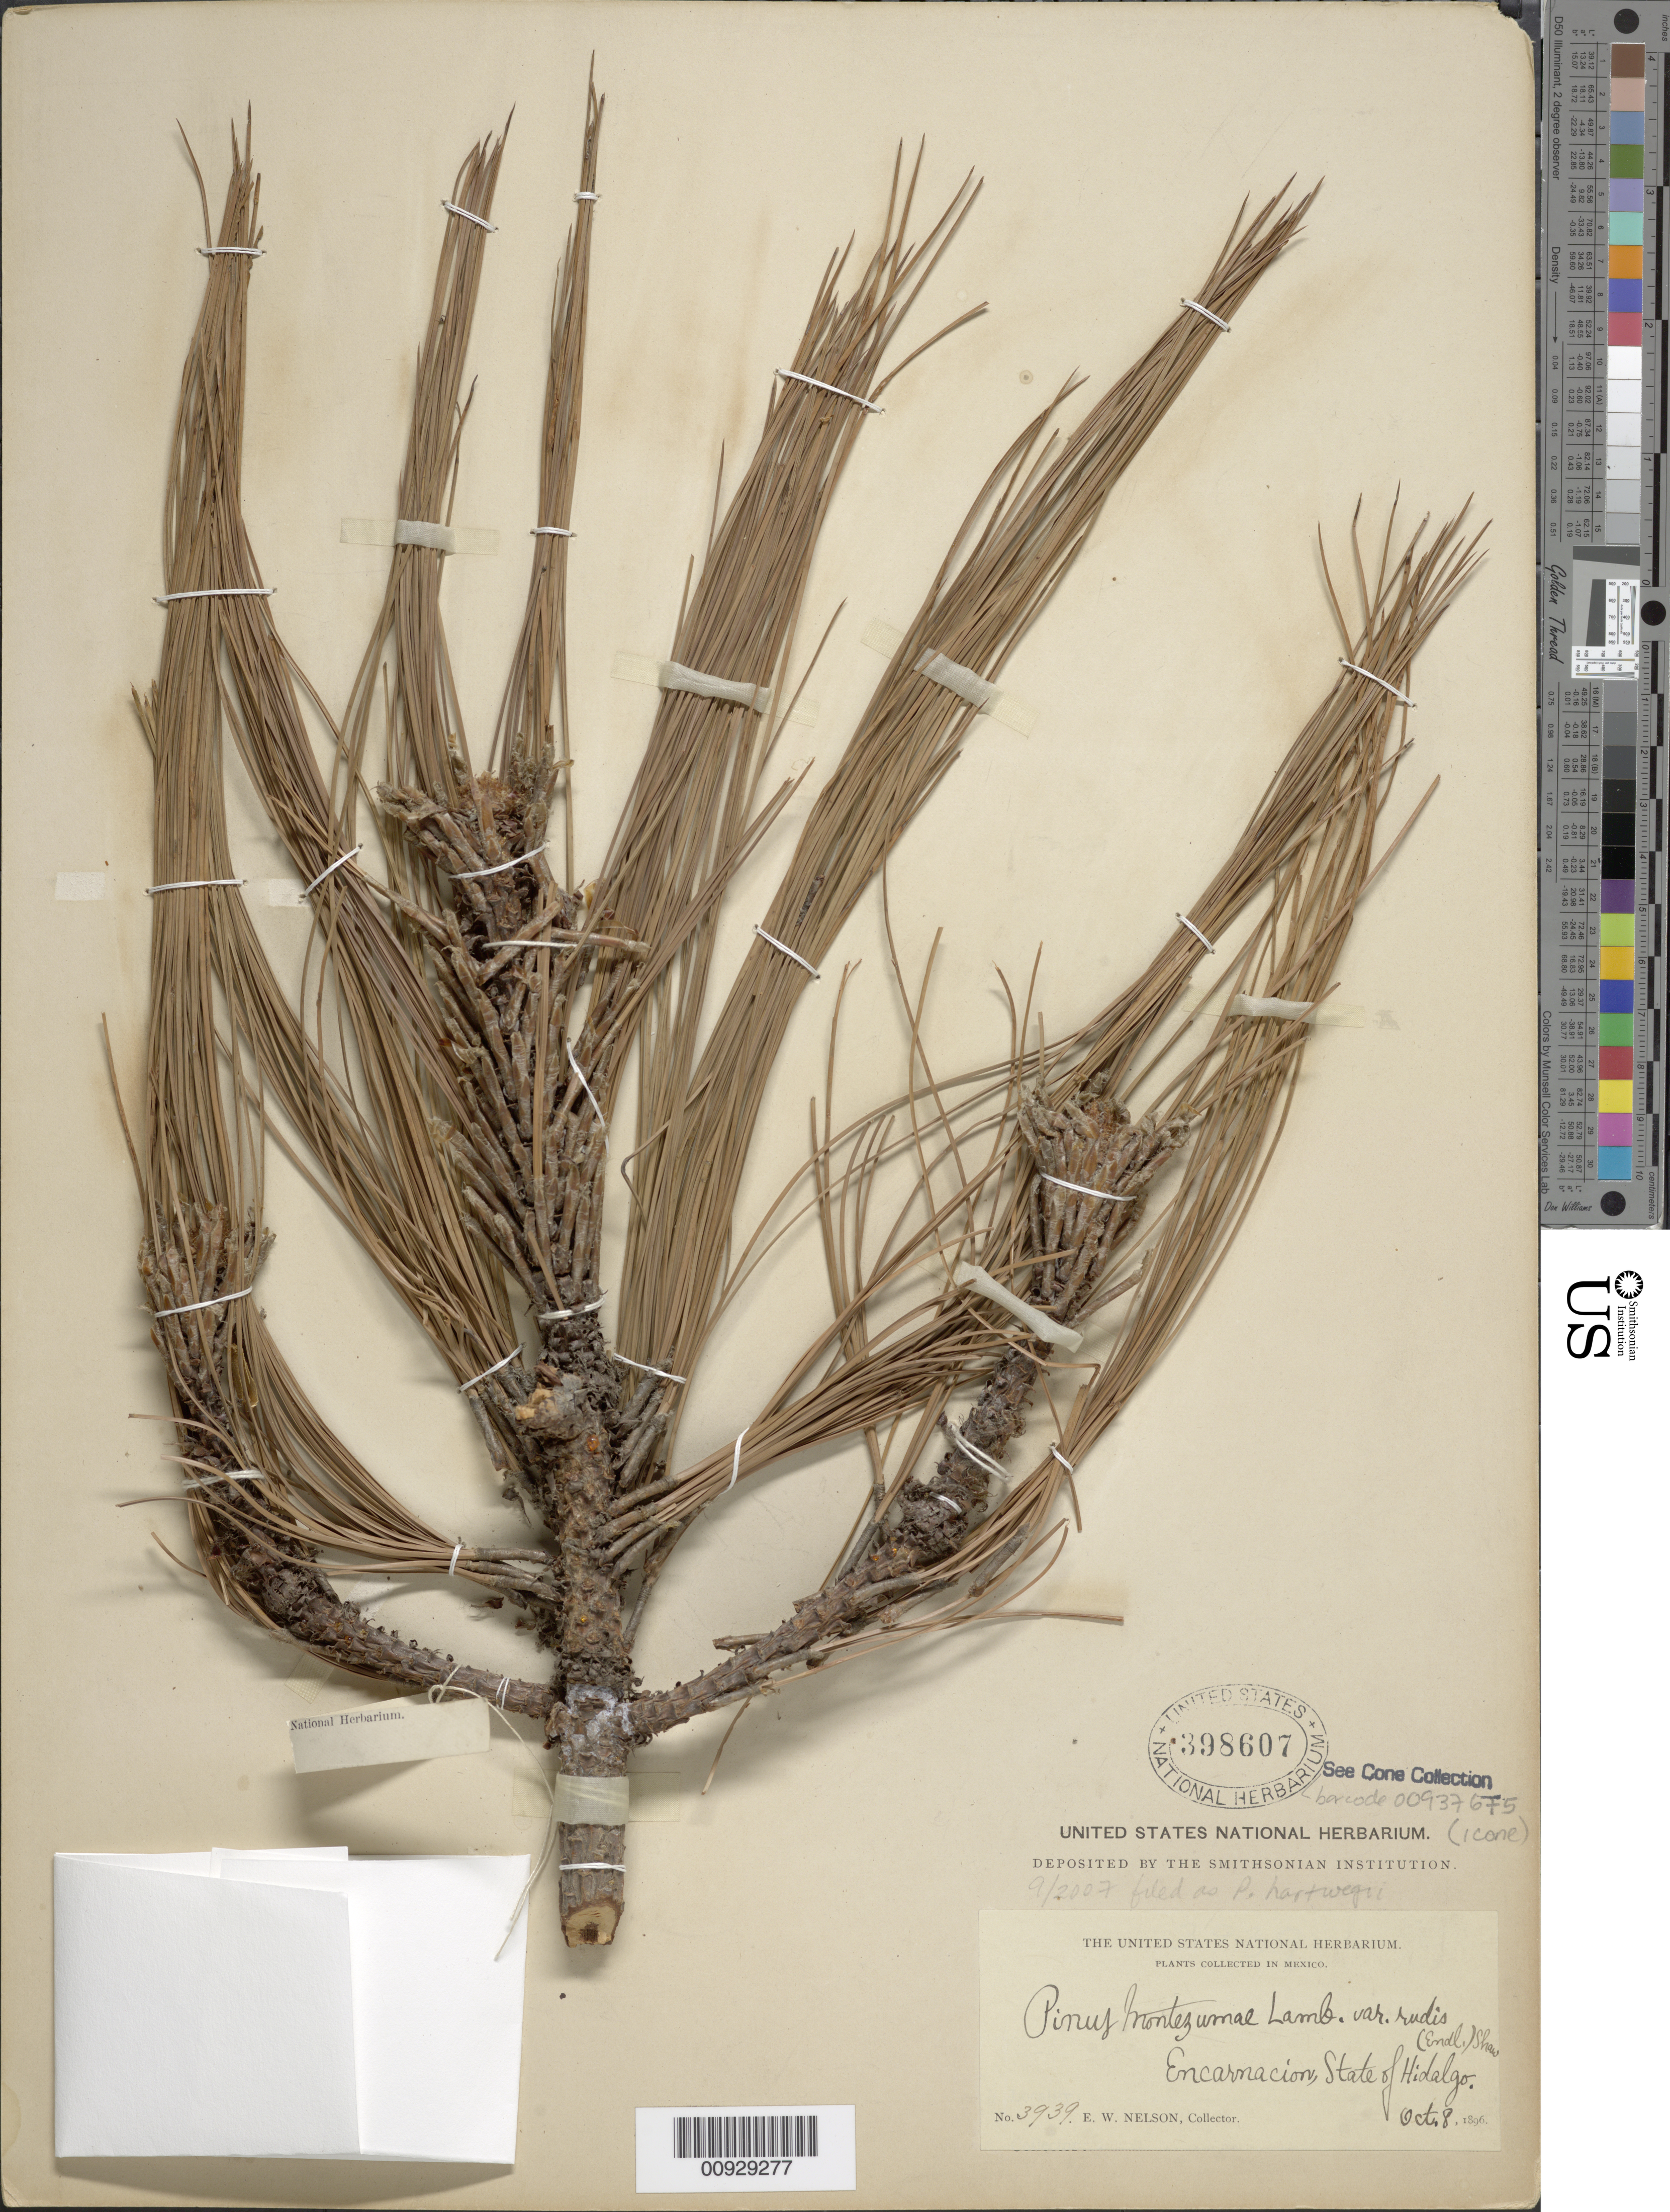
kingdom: Plantae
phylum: Tracheophyta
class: Pinopsida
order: Pinales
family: Pinaceae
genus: Pinus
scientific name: Pinus hartwegii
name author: Lindl.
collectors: E. W. Nelson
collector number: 3939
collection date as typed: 08 Oct 1896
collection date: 1896-10-08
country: Mexico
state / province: Hidalgo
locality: Encarnación.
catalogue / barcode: US 398607